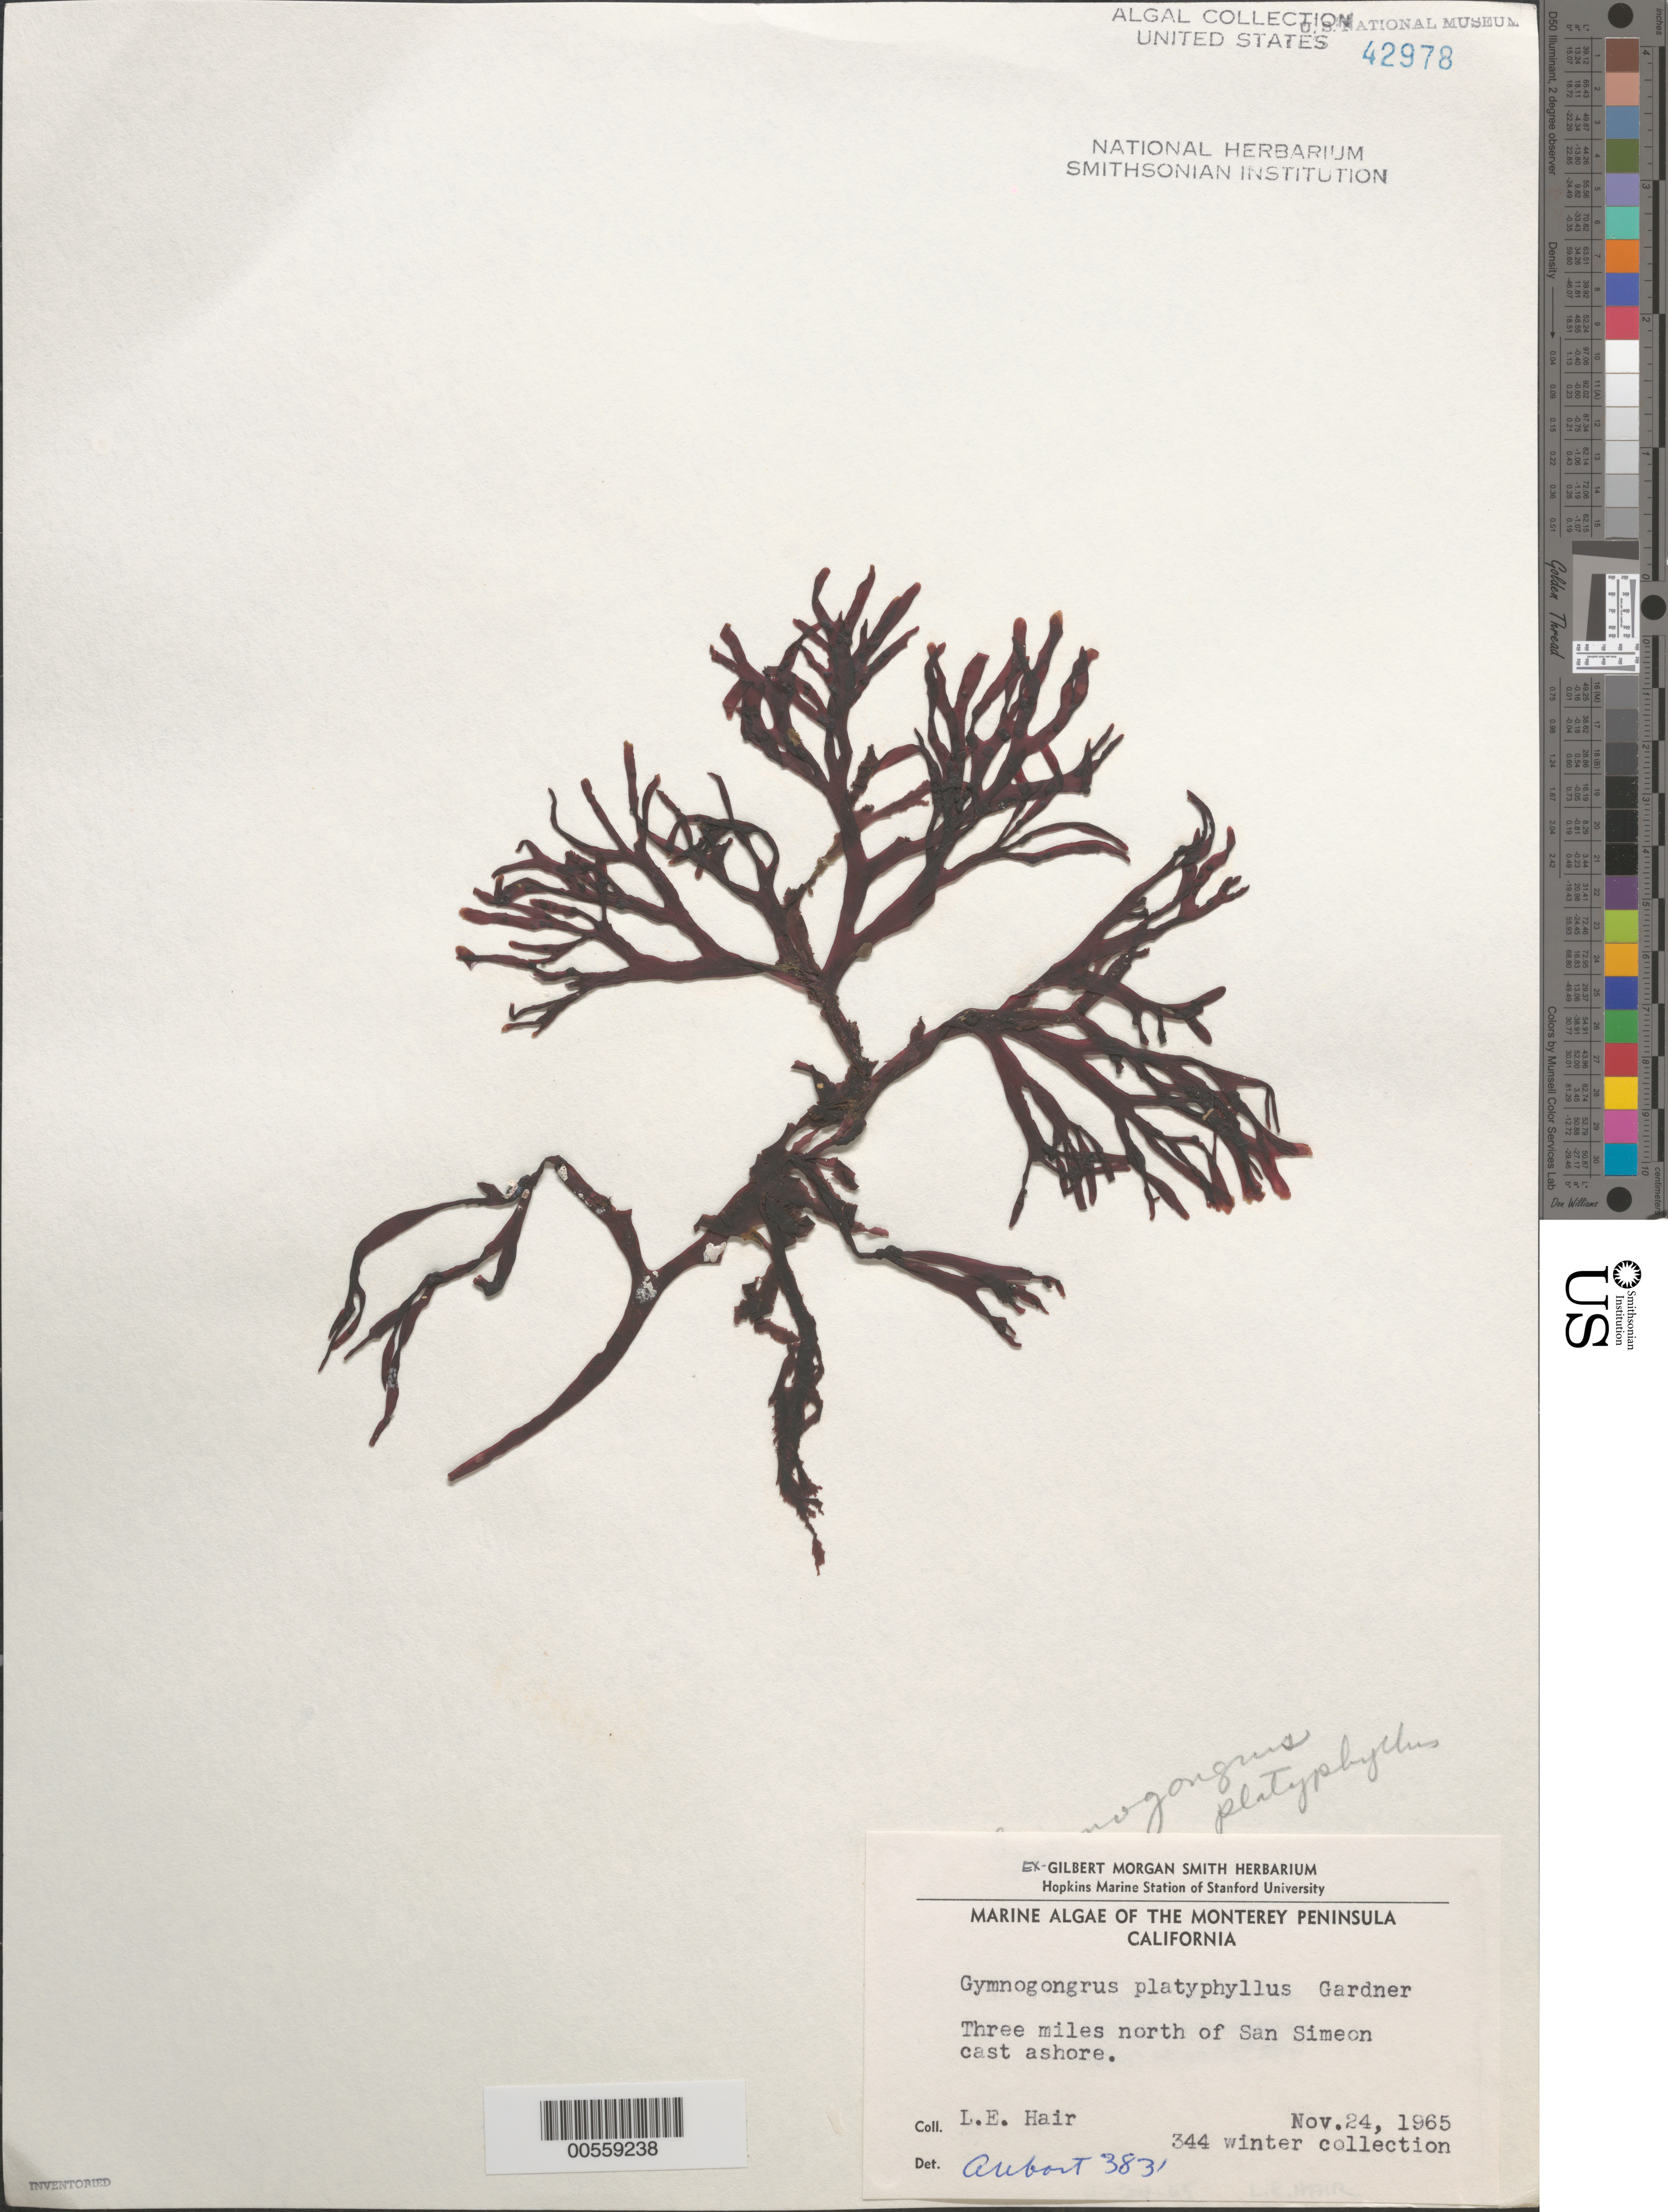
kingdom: Plantae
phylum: Rhodophyta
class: Florideophyceae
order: Gigartinales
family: Phyllophoraceae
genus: Gymnogongrus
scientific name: Gymnogongrus platyphyllus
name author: N.L. Gardner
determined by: Abbott, Isabella A.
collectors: L. Hair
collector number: LEH 344 & IAA 3831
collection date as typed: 24 Nov 1965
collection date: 1965-11-24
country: United States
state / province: California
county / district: San Luis Obispo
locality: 3 miles north of San Simeon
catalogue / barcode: US 42978